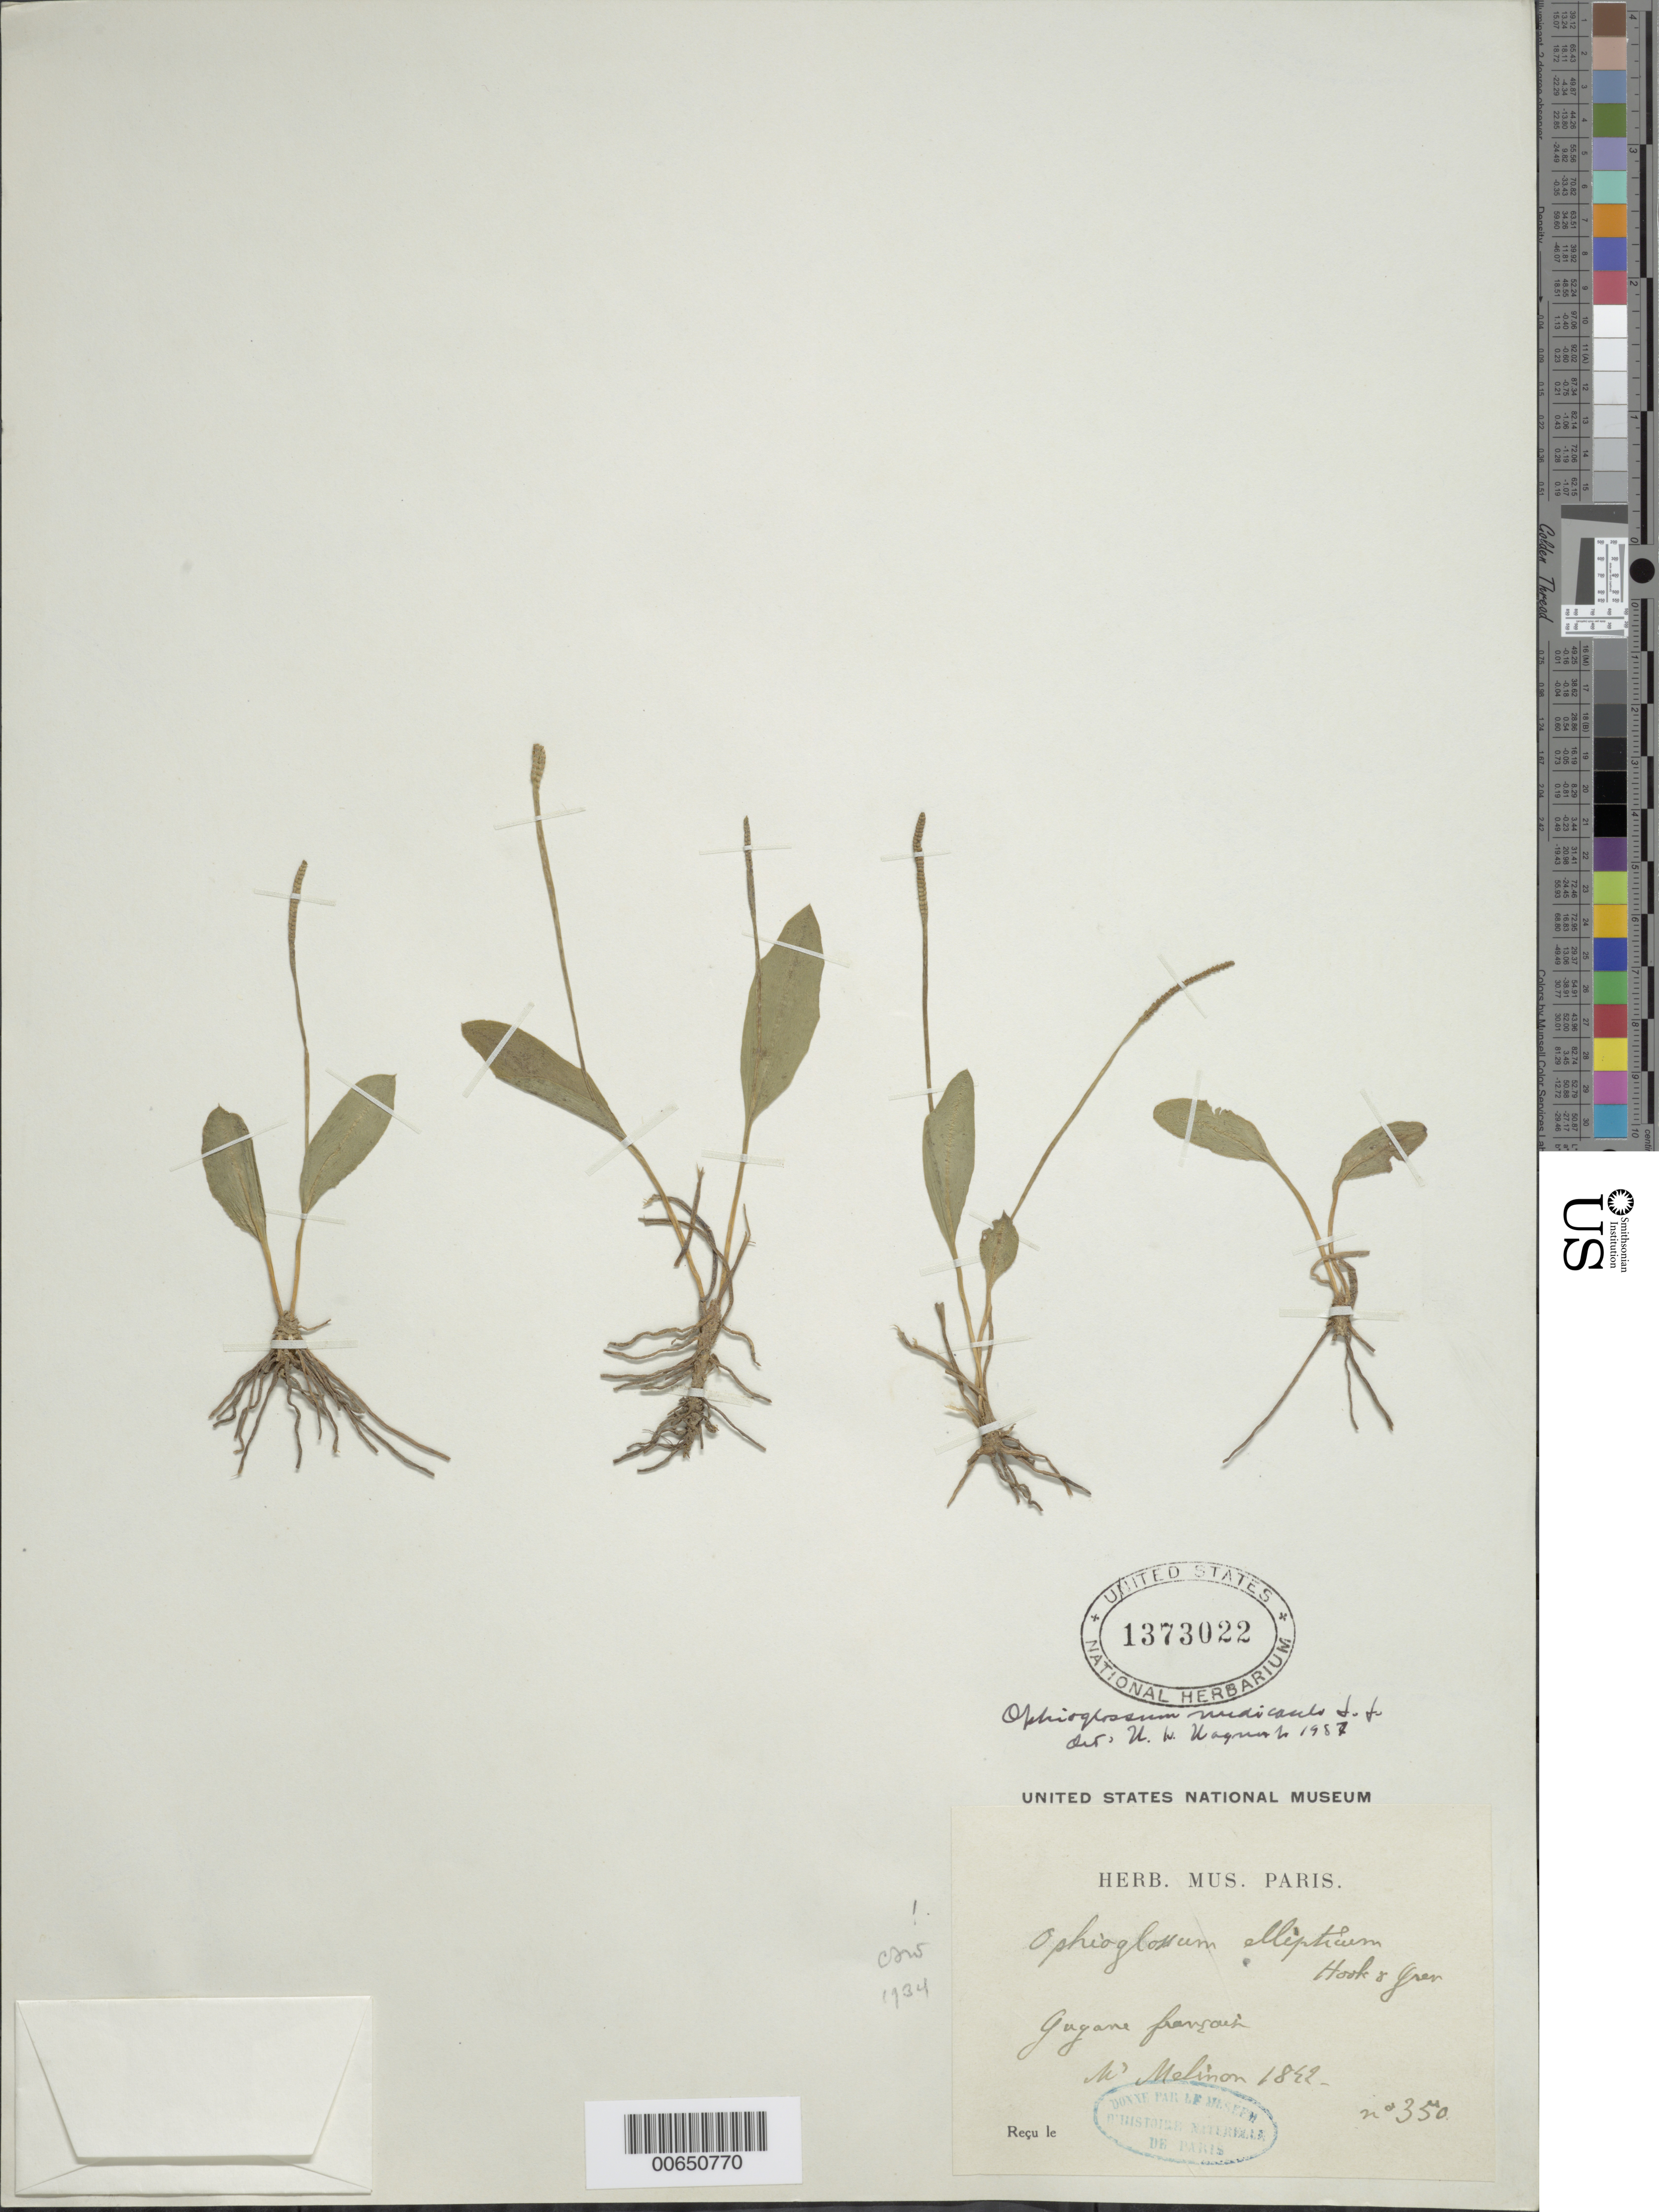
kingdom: Plantae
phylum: Tracheophyta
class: Polypodiopsida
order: Ophioglossales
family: Ophioglossaceae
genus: Ophioglossum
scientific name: Ophioglossum nudicaule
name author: L. f.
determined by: Wagner, W. H.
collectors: -. Mélinon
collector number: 350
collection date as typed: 1842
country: French Guiana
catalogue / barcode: US 1373022